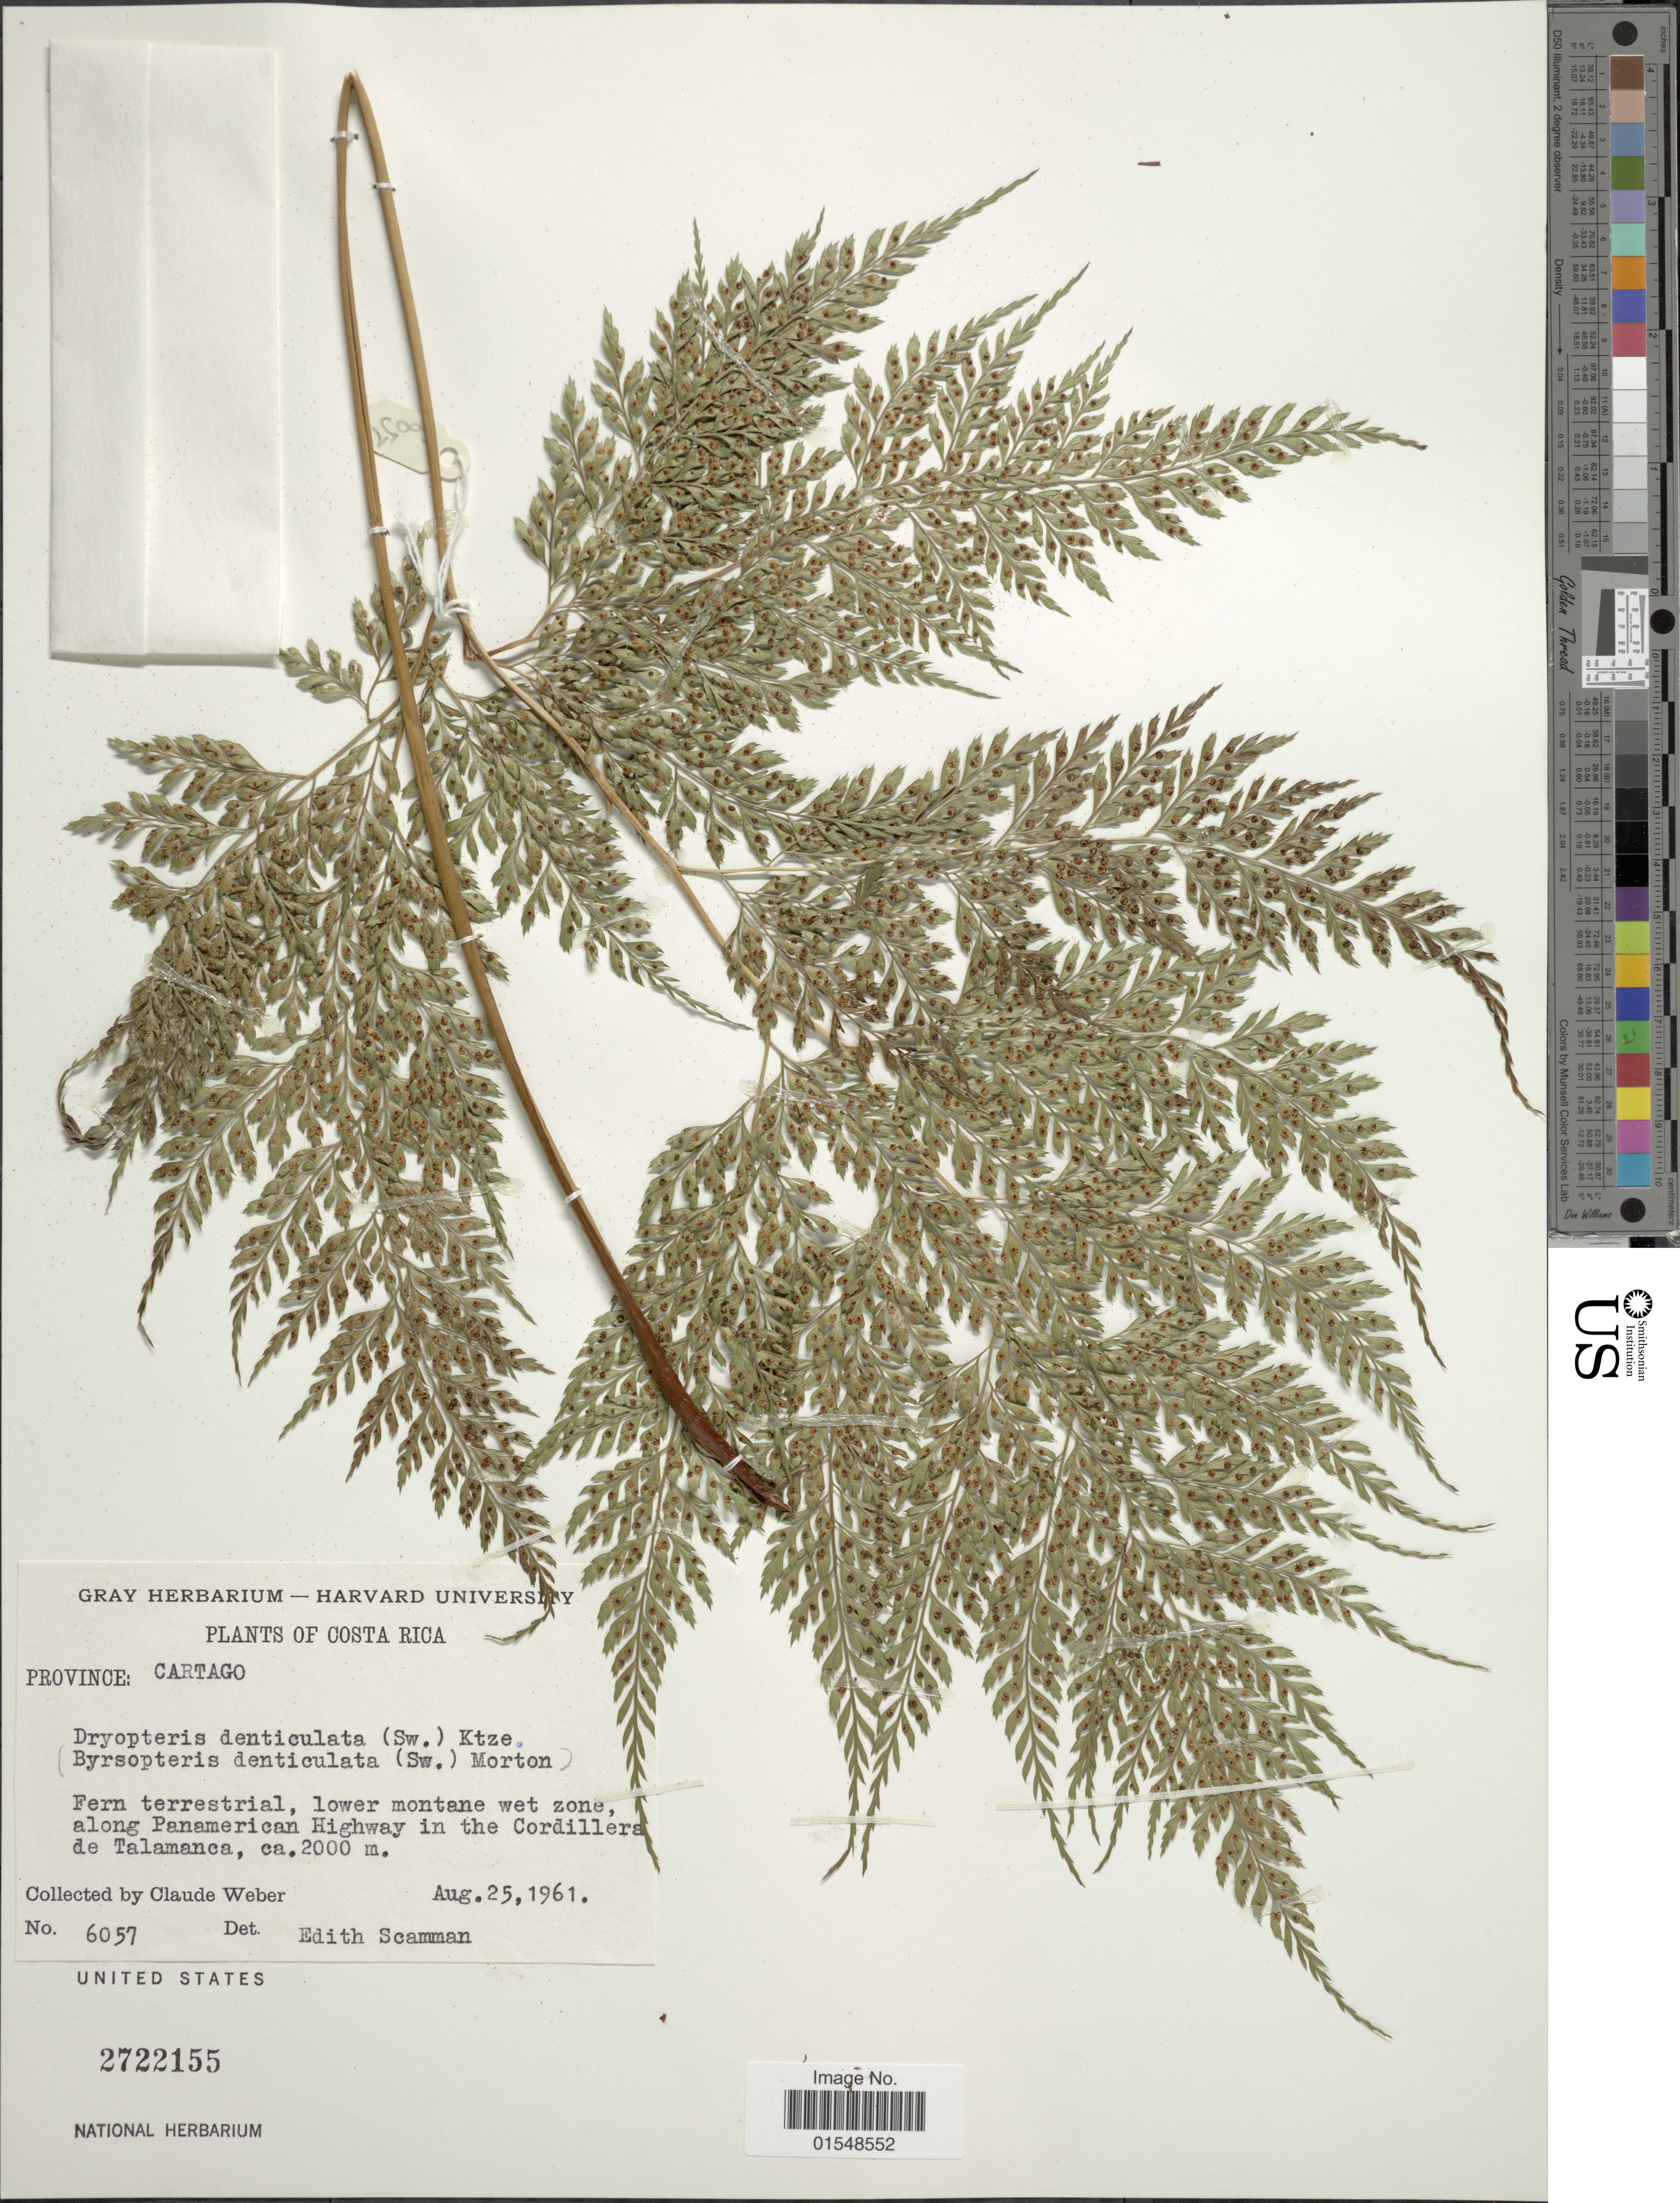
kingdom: Plantae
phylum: Tracheophyta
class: Polypodiopsida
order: Polypodiales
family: Dryopteridaceae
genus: Arachniodes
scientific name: Arachniodes denticulata var. barbensis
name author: (C. Chr.) Lellinger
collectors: C. I. Weber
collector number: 6057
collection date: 1961-08-25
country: Costa Rica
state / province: Cartago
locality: Along Panamerican Highway in the Cordillera de Talamanca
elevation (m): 2000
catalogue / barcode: US 2722155